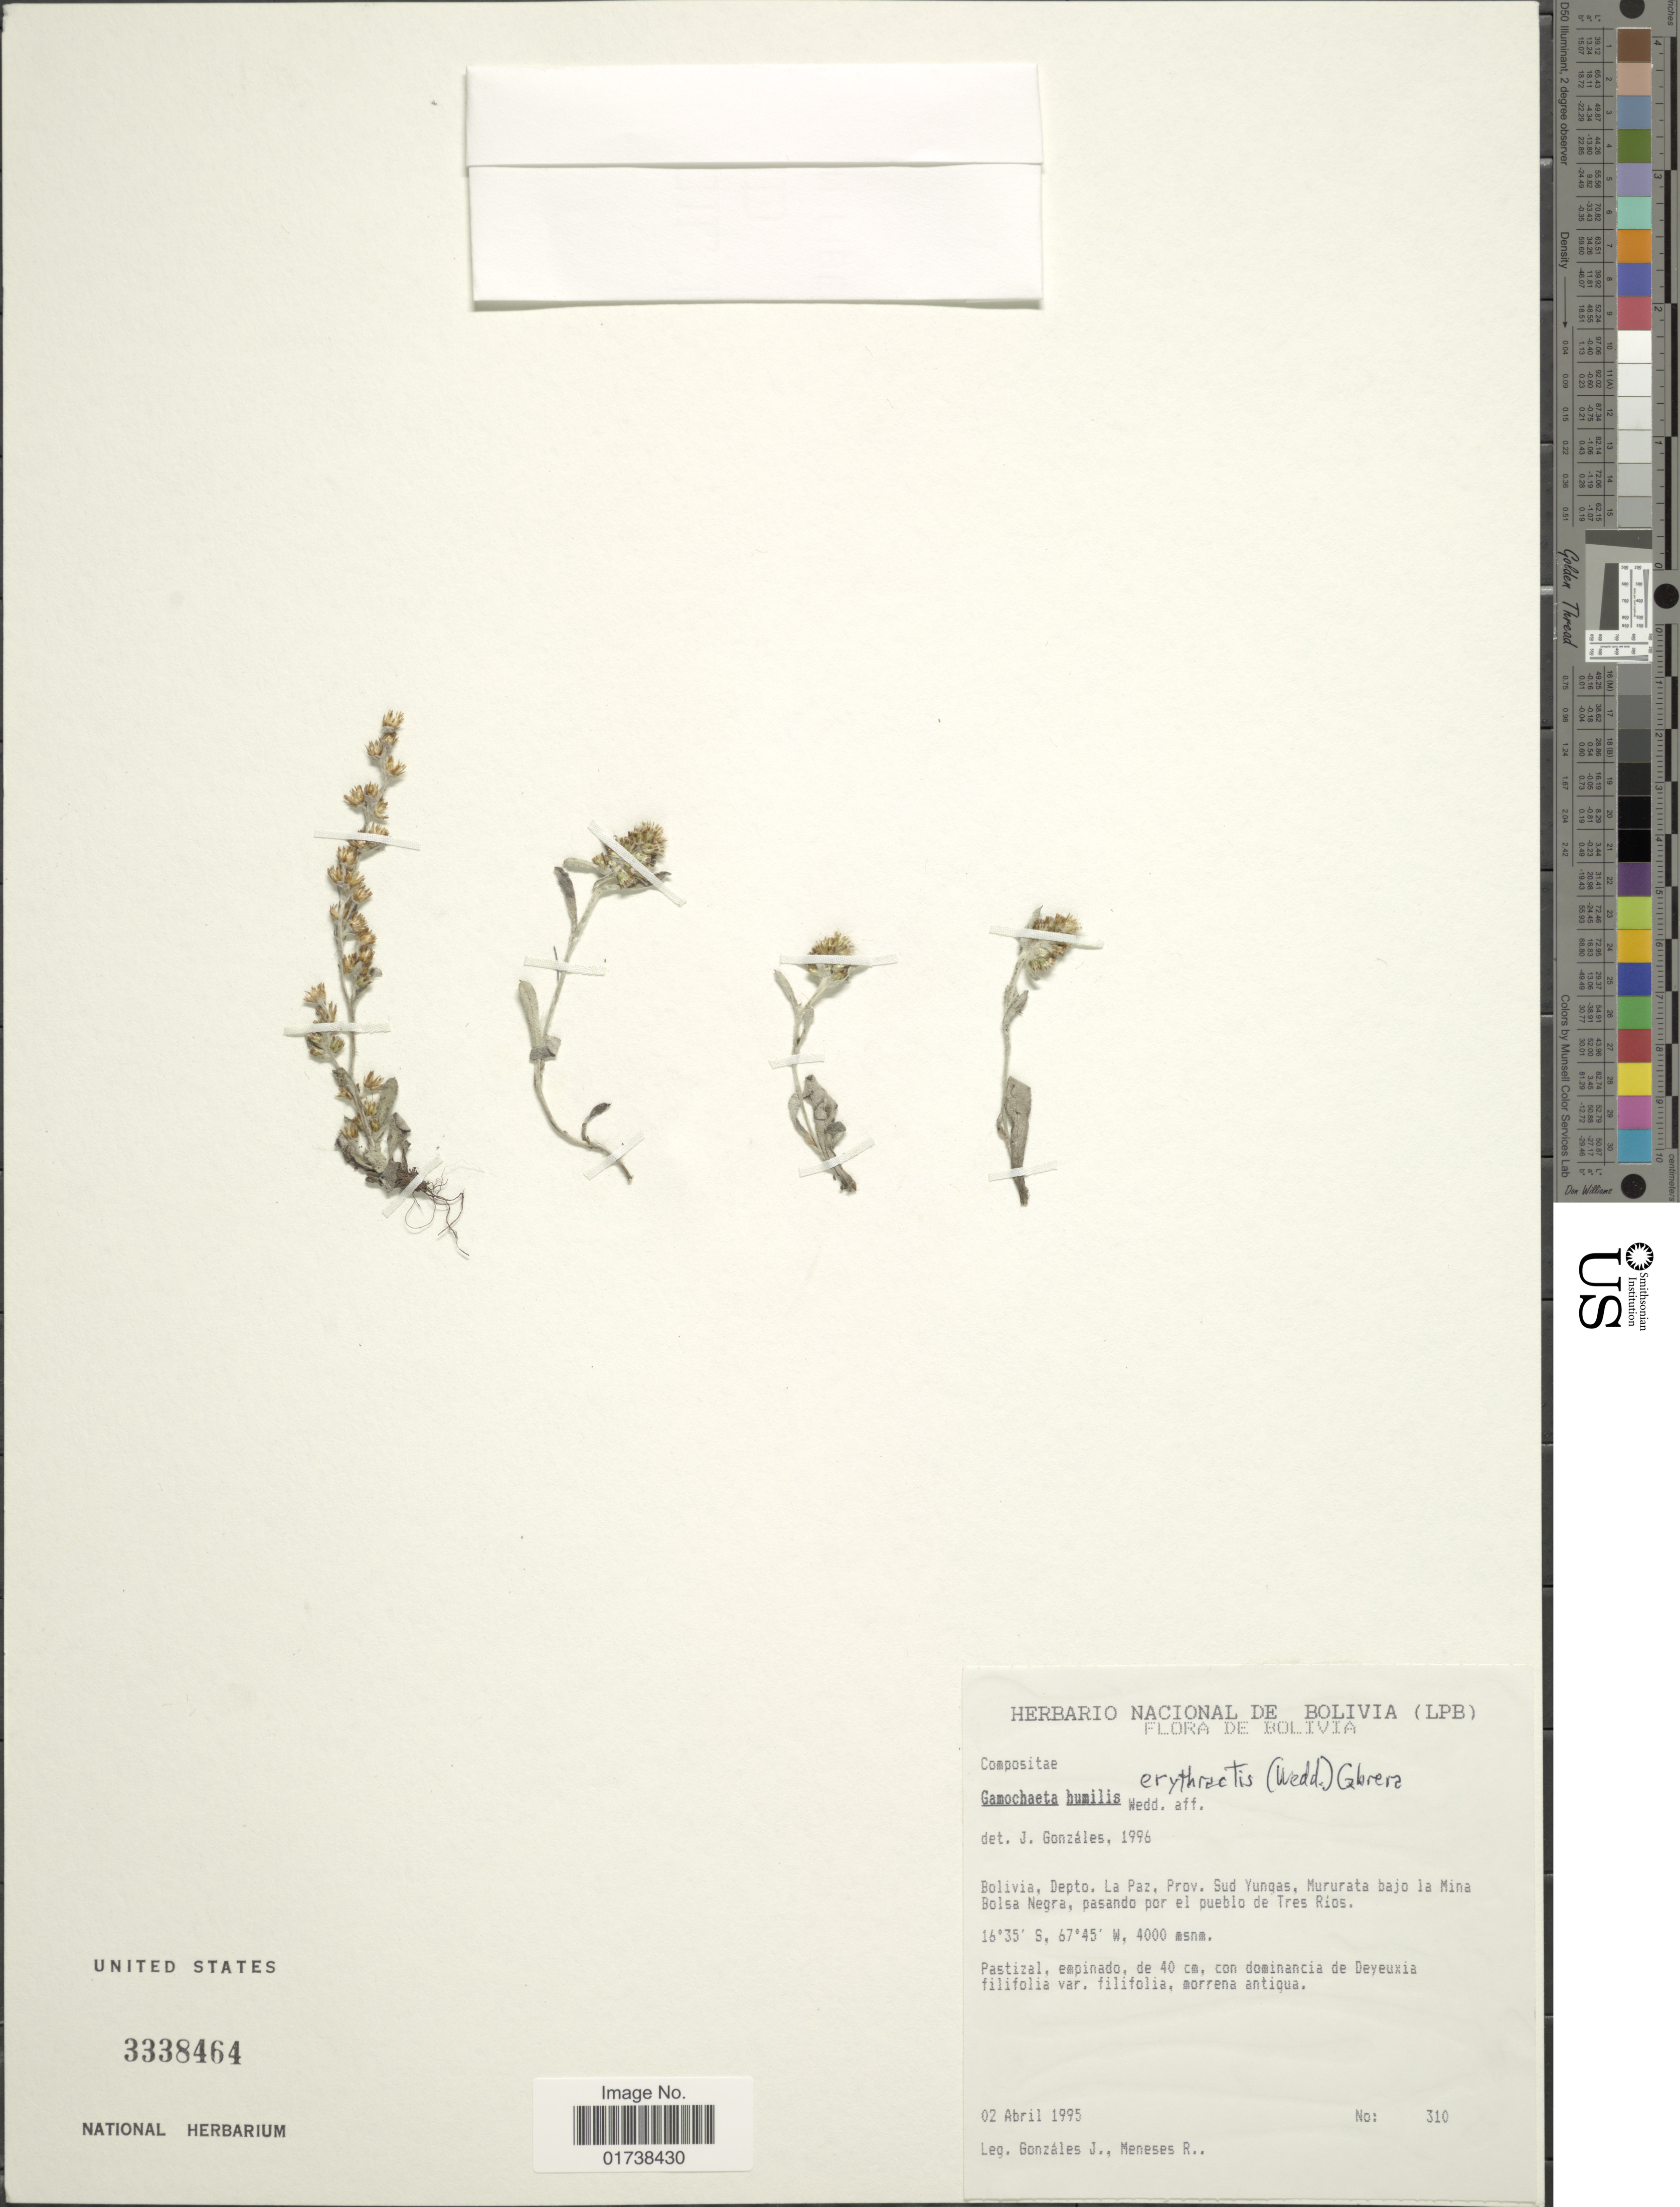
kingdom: Plantae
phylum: Tracheophyta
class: Magnoliopsida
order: Asterales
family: Asteraceae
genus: Gamochaeta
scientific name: Gamochaeta erythractis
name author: (Wedd.) Cabrera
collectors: J. Gonzales & R. I. Meneses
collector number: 310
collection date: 1995-04-02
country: Bolivia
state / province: La Paz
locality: Depto. La Paz, Prov. Sud Yungas, Mururata bajo la Mina Bolsa Negra, pasando por el pueblo de Tres Rios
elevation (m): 4000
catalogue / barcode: US 3338464